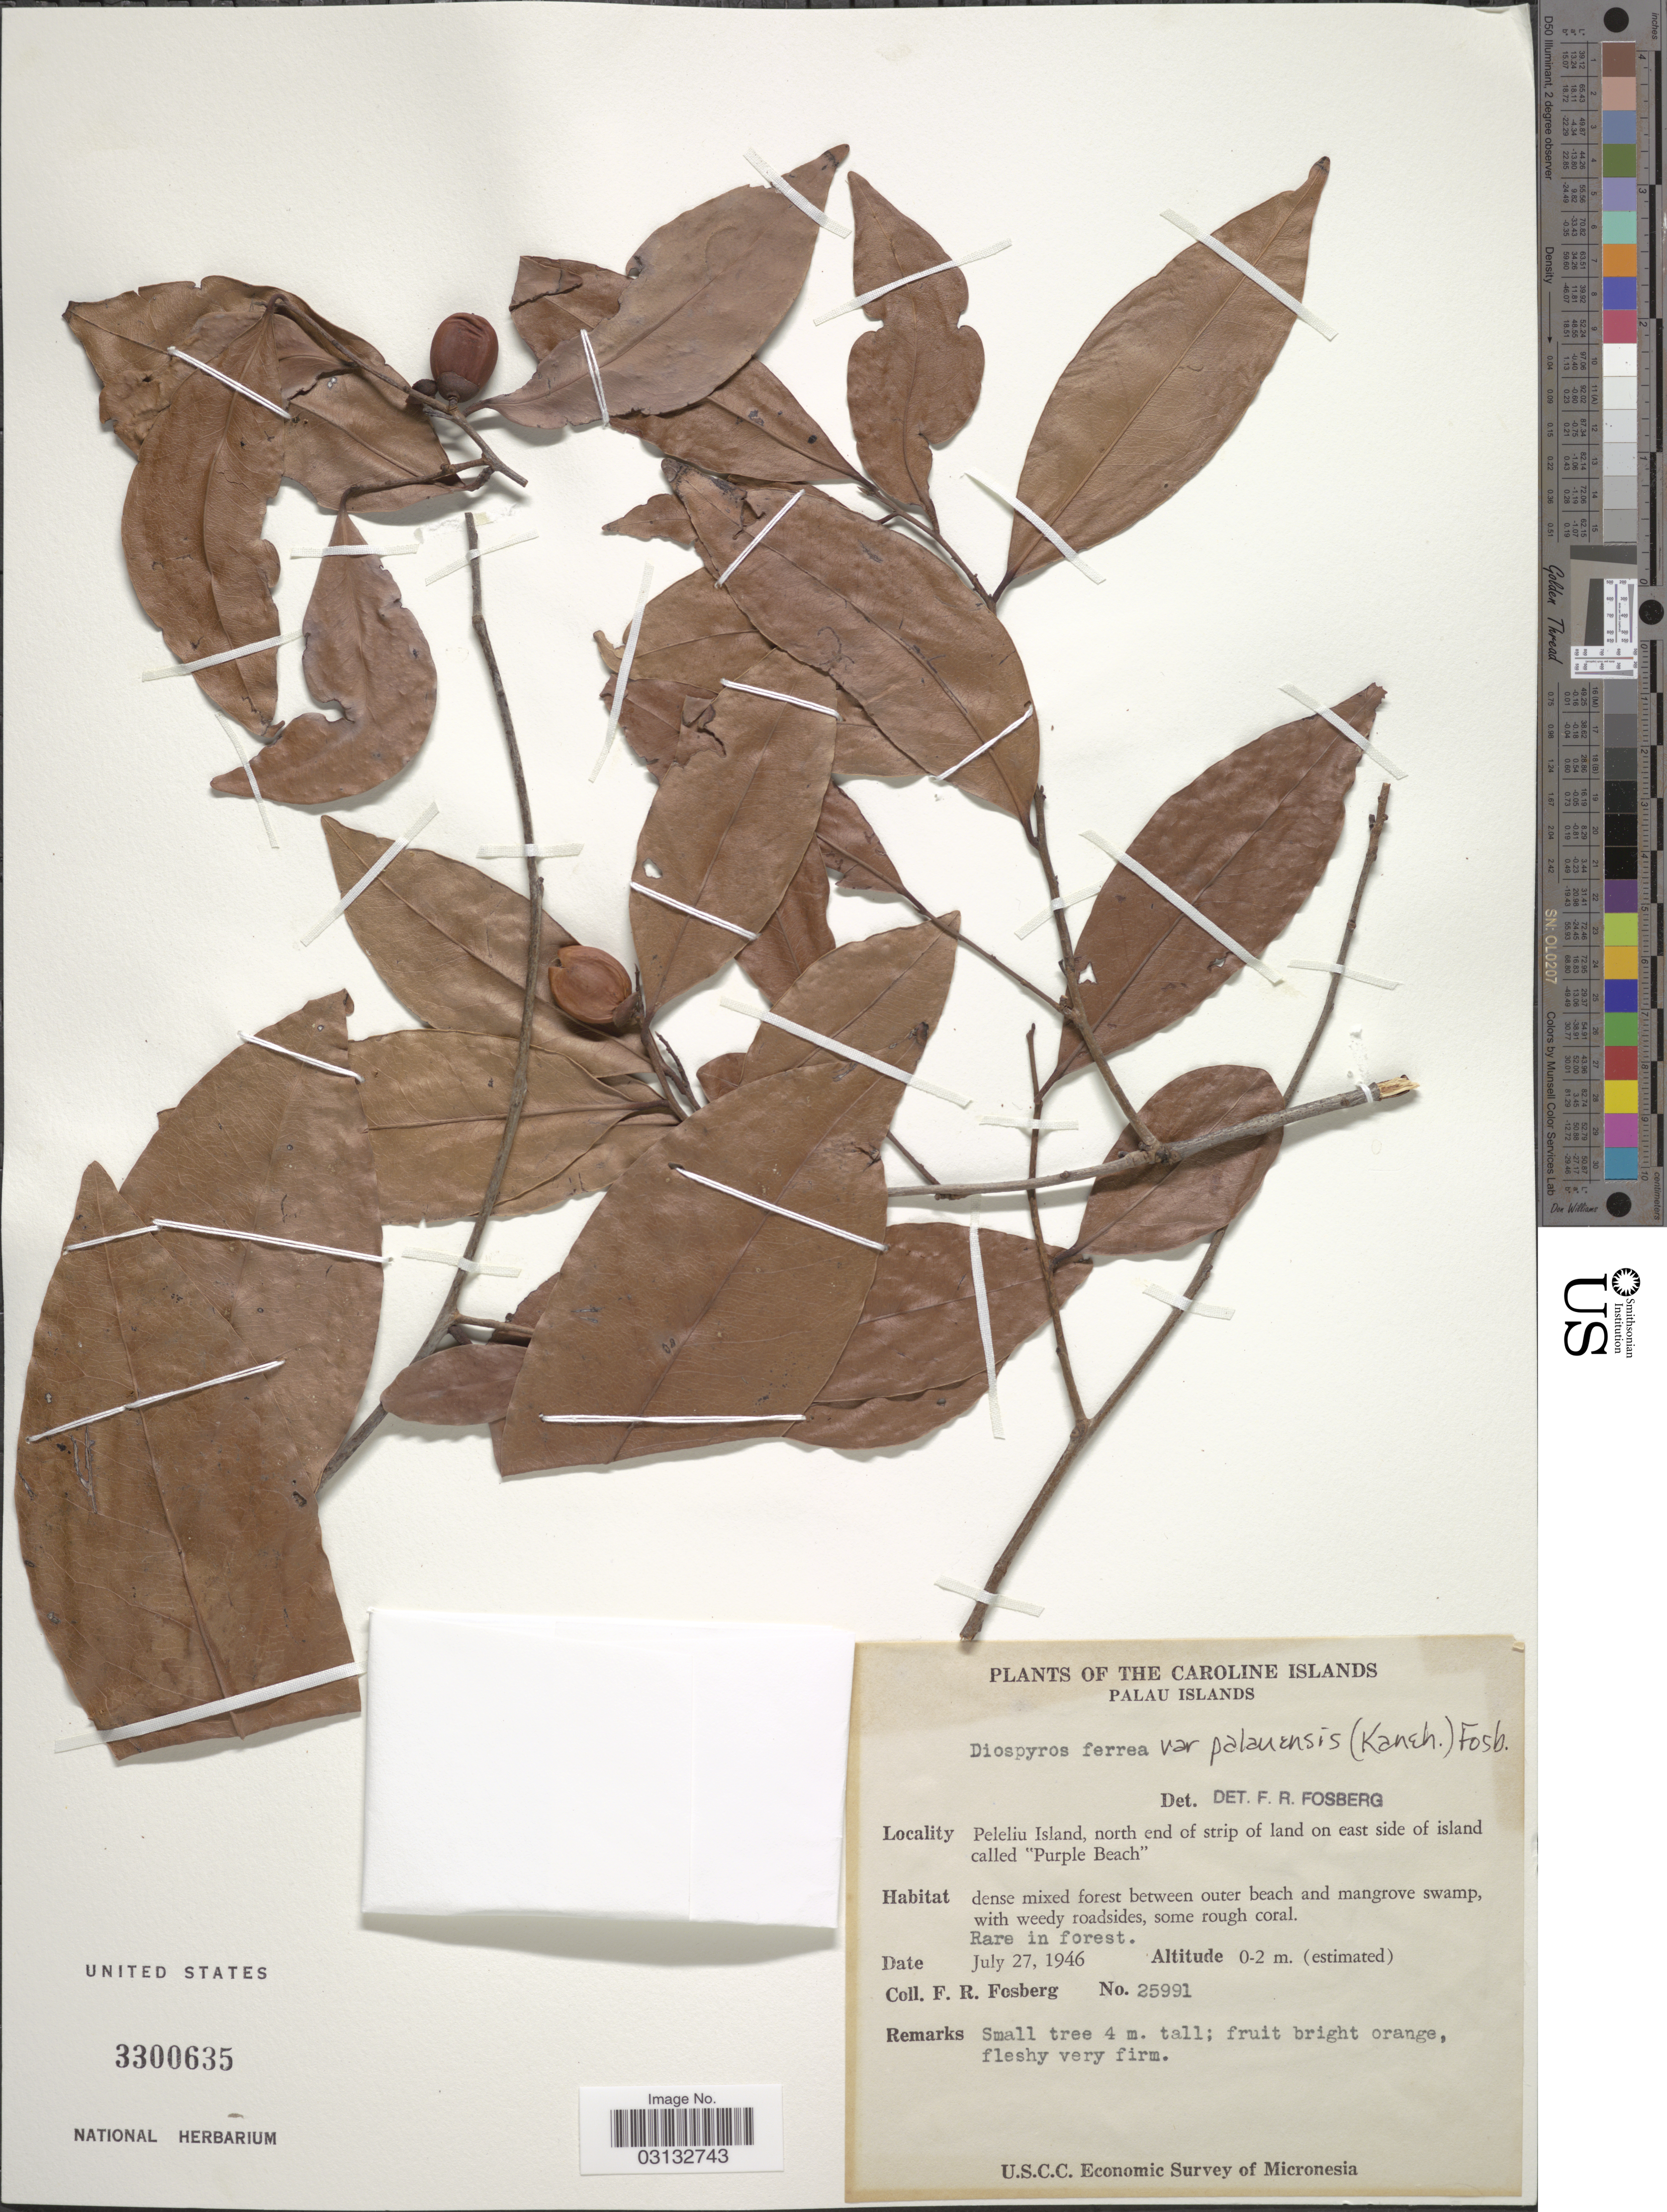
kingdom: Plantae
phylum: Tracheophyta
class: Magnoliopsida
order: Ericales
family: Ebenaceae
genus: Diospyros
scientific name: Diospyros ferrea var. palauensis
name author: (Kaneh.) Fosberg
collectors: F. R. Fosberg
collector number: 25991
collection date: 1946-07-27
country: Palau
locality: Caroline Islands. Palau Islands. Peleliu Island, north end of strip of land on east side of island called "Purple Beach".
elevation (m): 0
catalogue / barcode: US 3300635